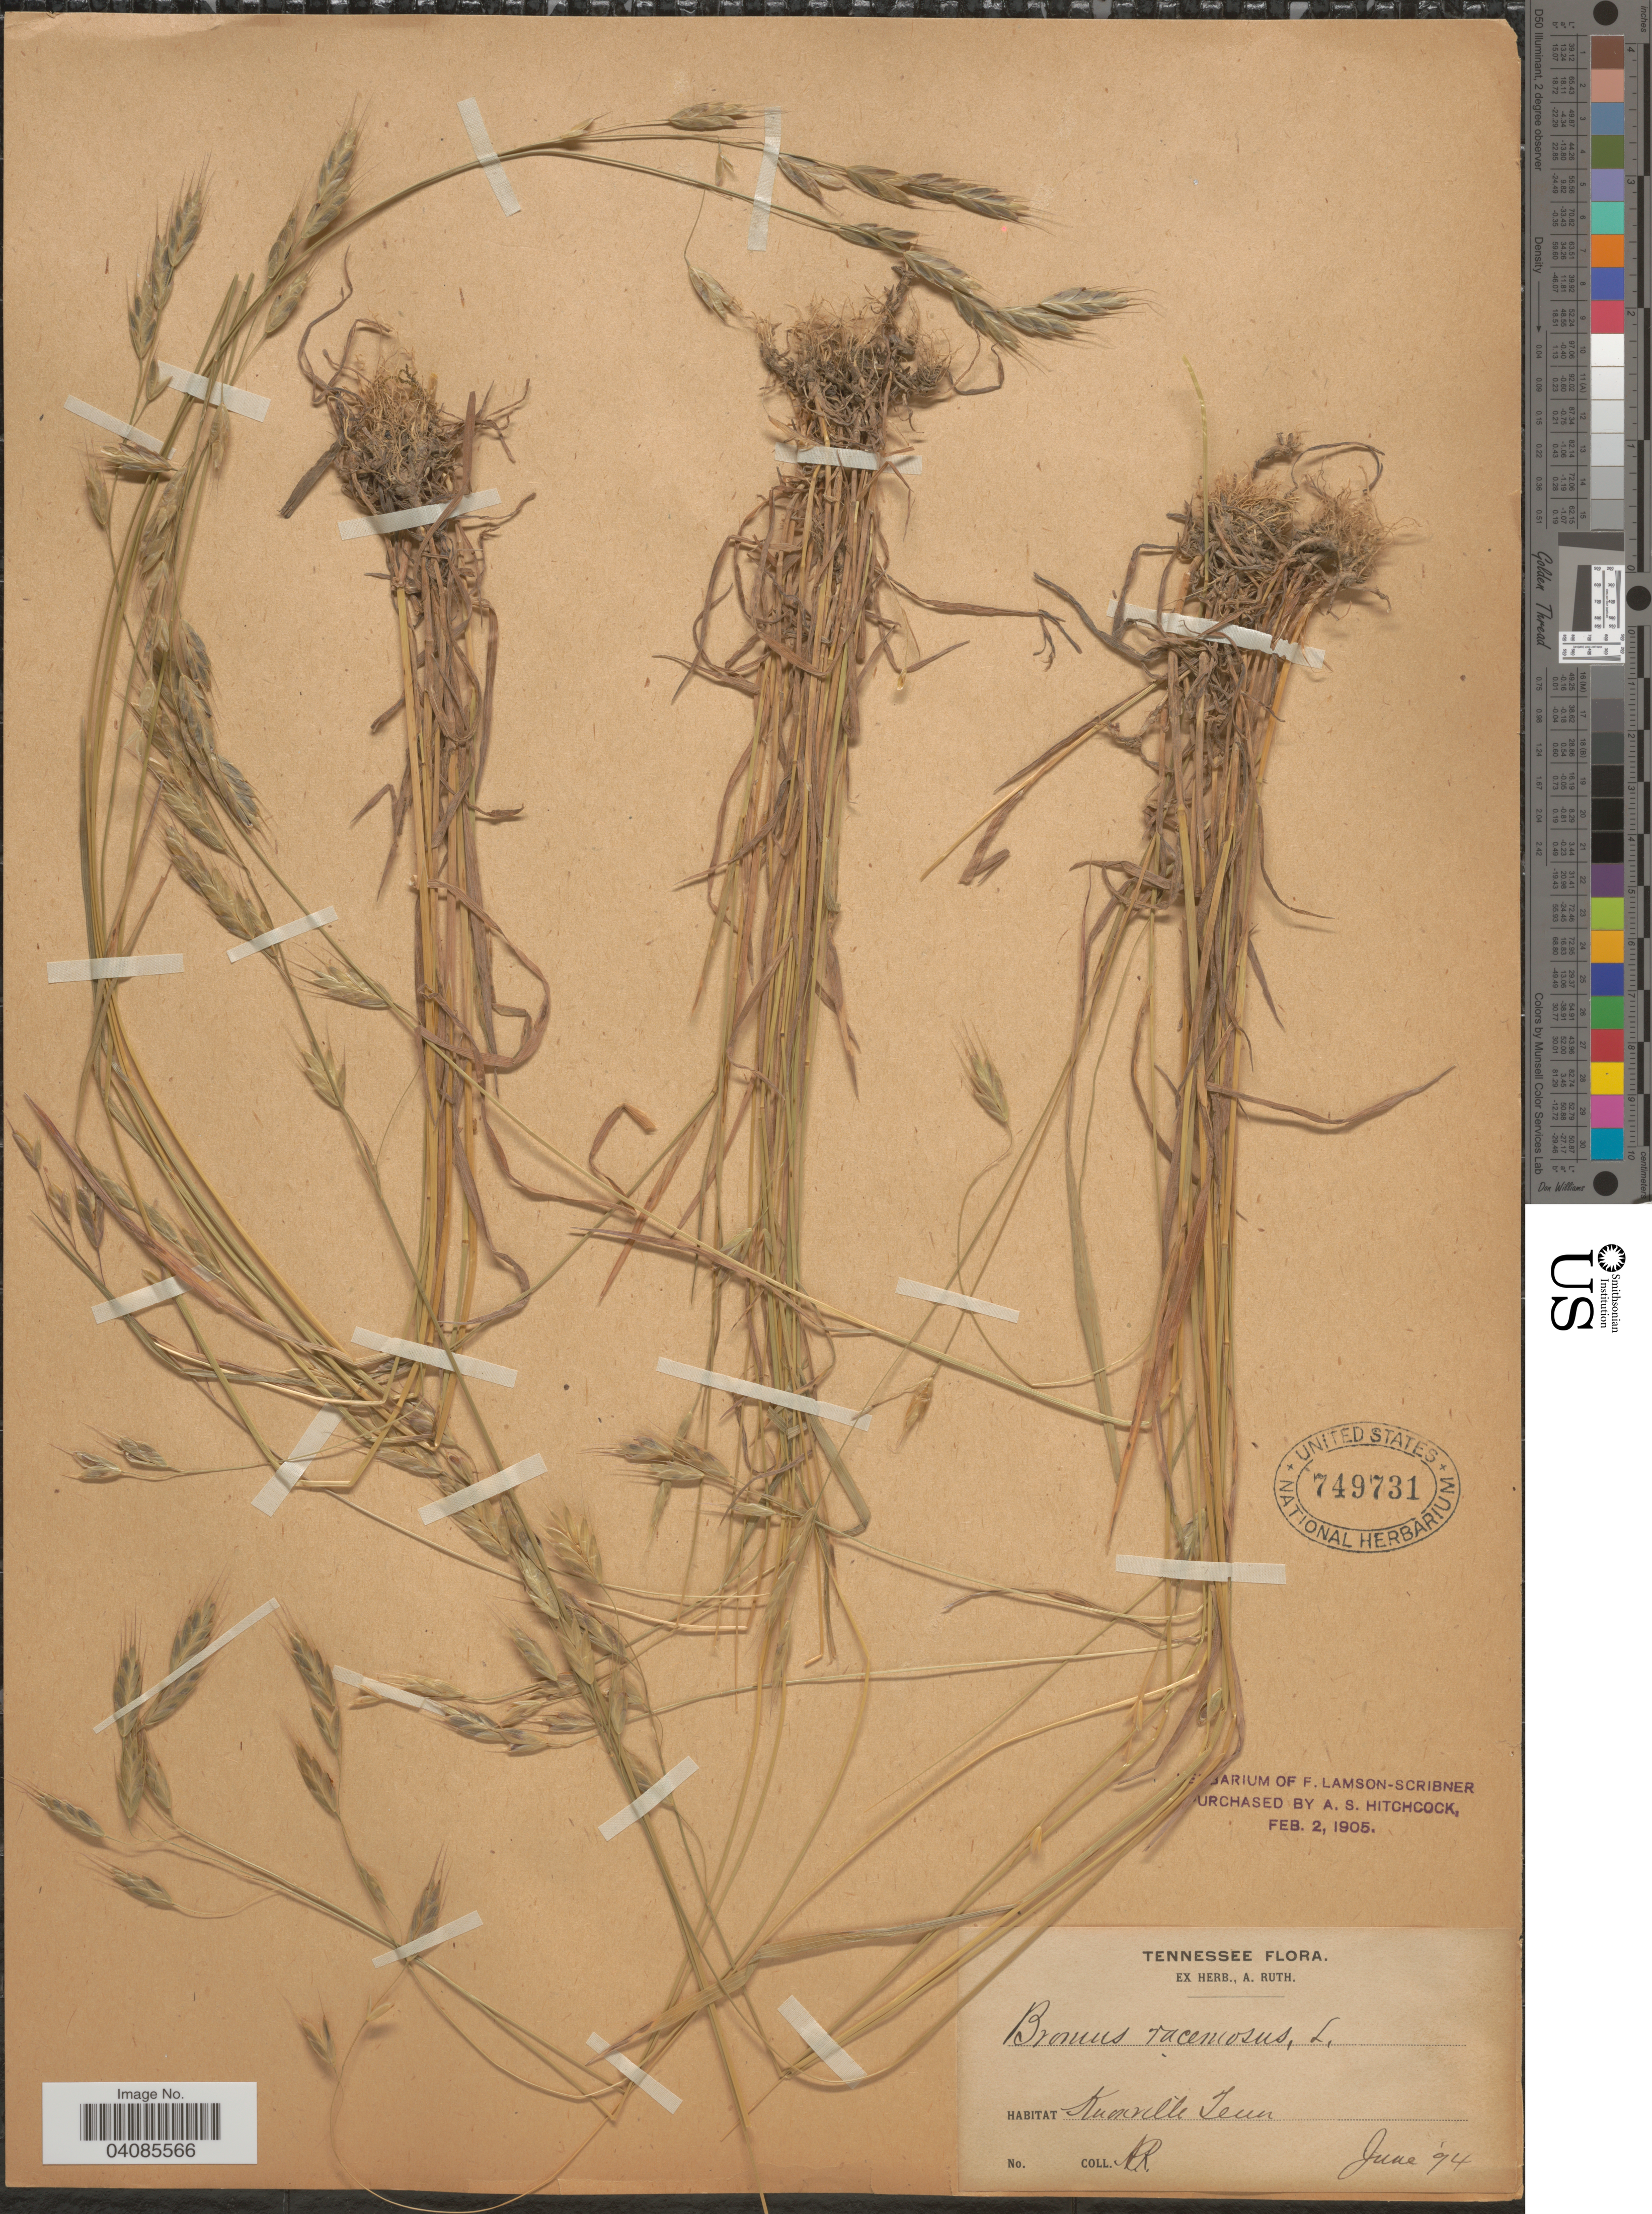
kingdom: Plantae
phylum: Tracheophyta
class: Liliopsida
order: Poales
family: Poaceae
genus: Bromus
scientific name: Bromus secalinus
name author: L.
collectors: A. Ruth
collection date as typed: Transcribed d/m/y: /6/94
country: United States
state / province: Tennessee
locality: Knoxville.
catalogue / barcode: US 749731